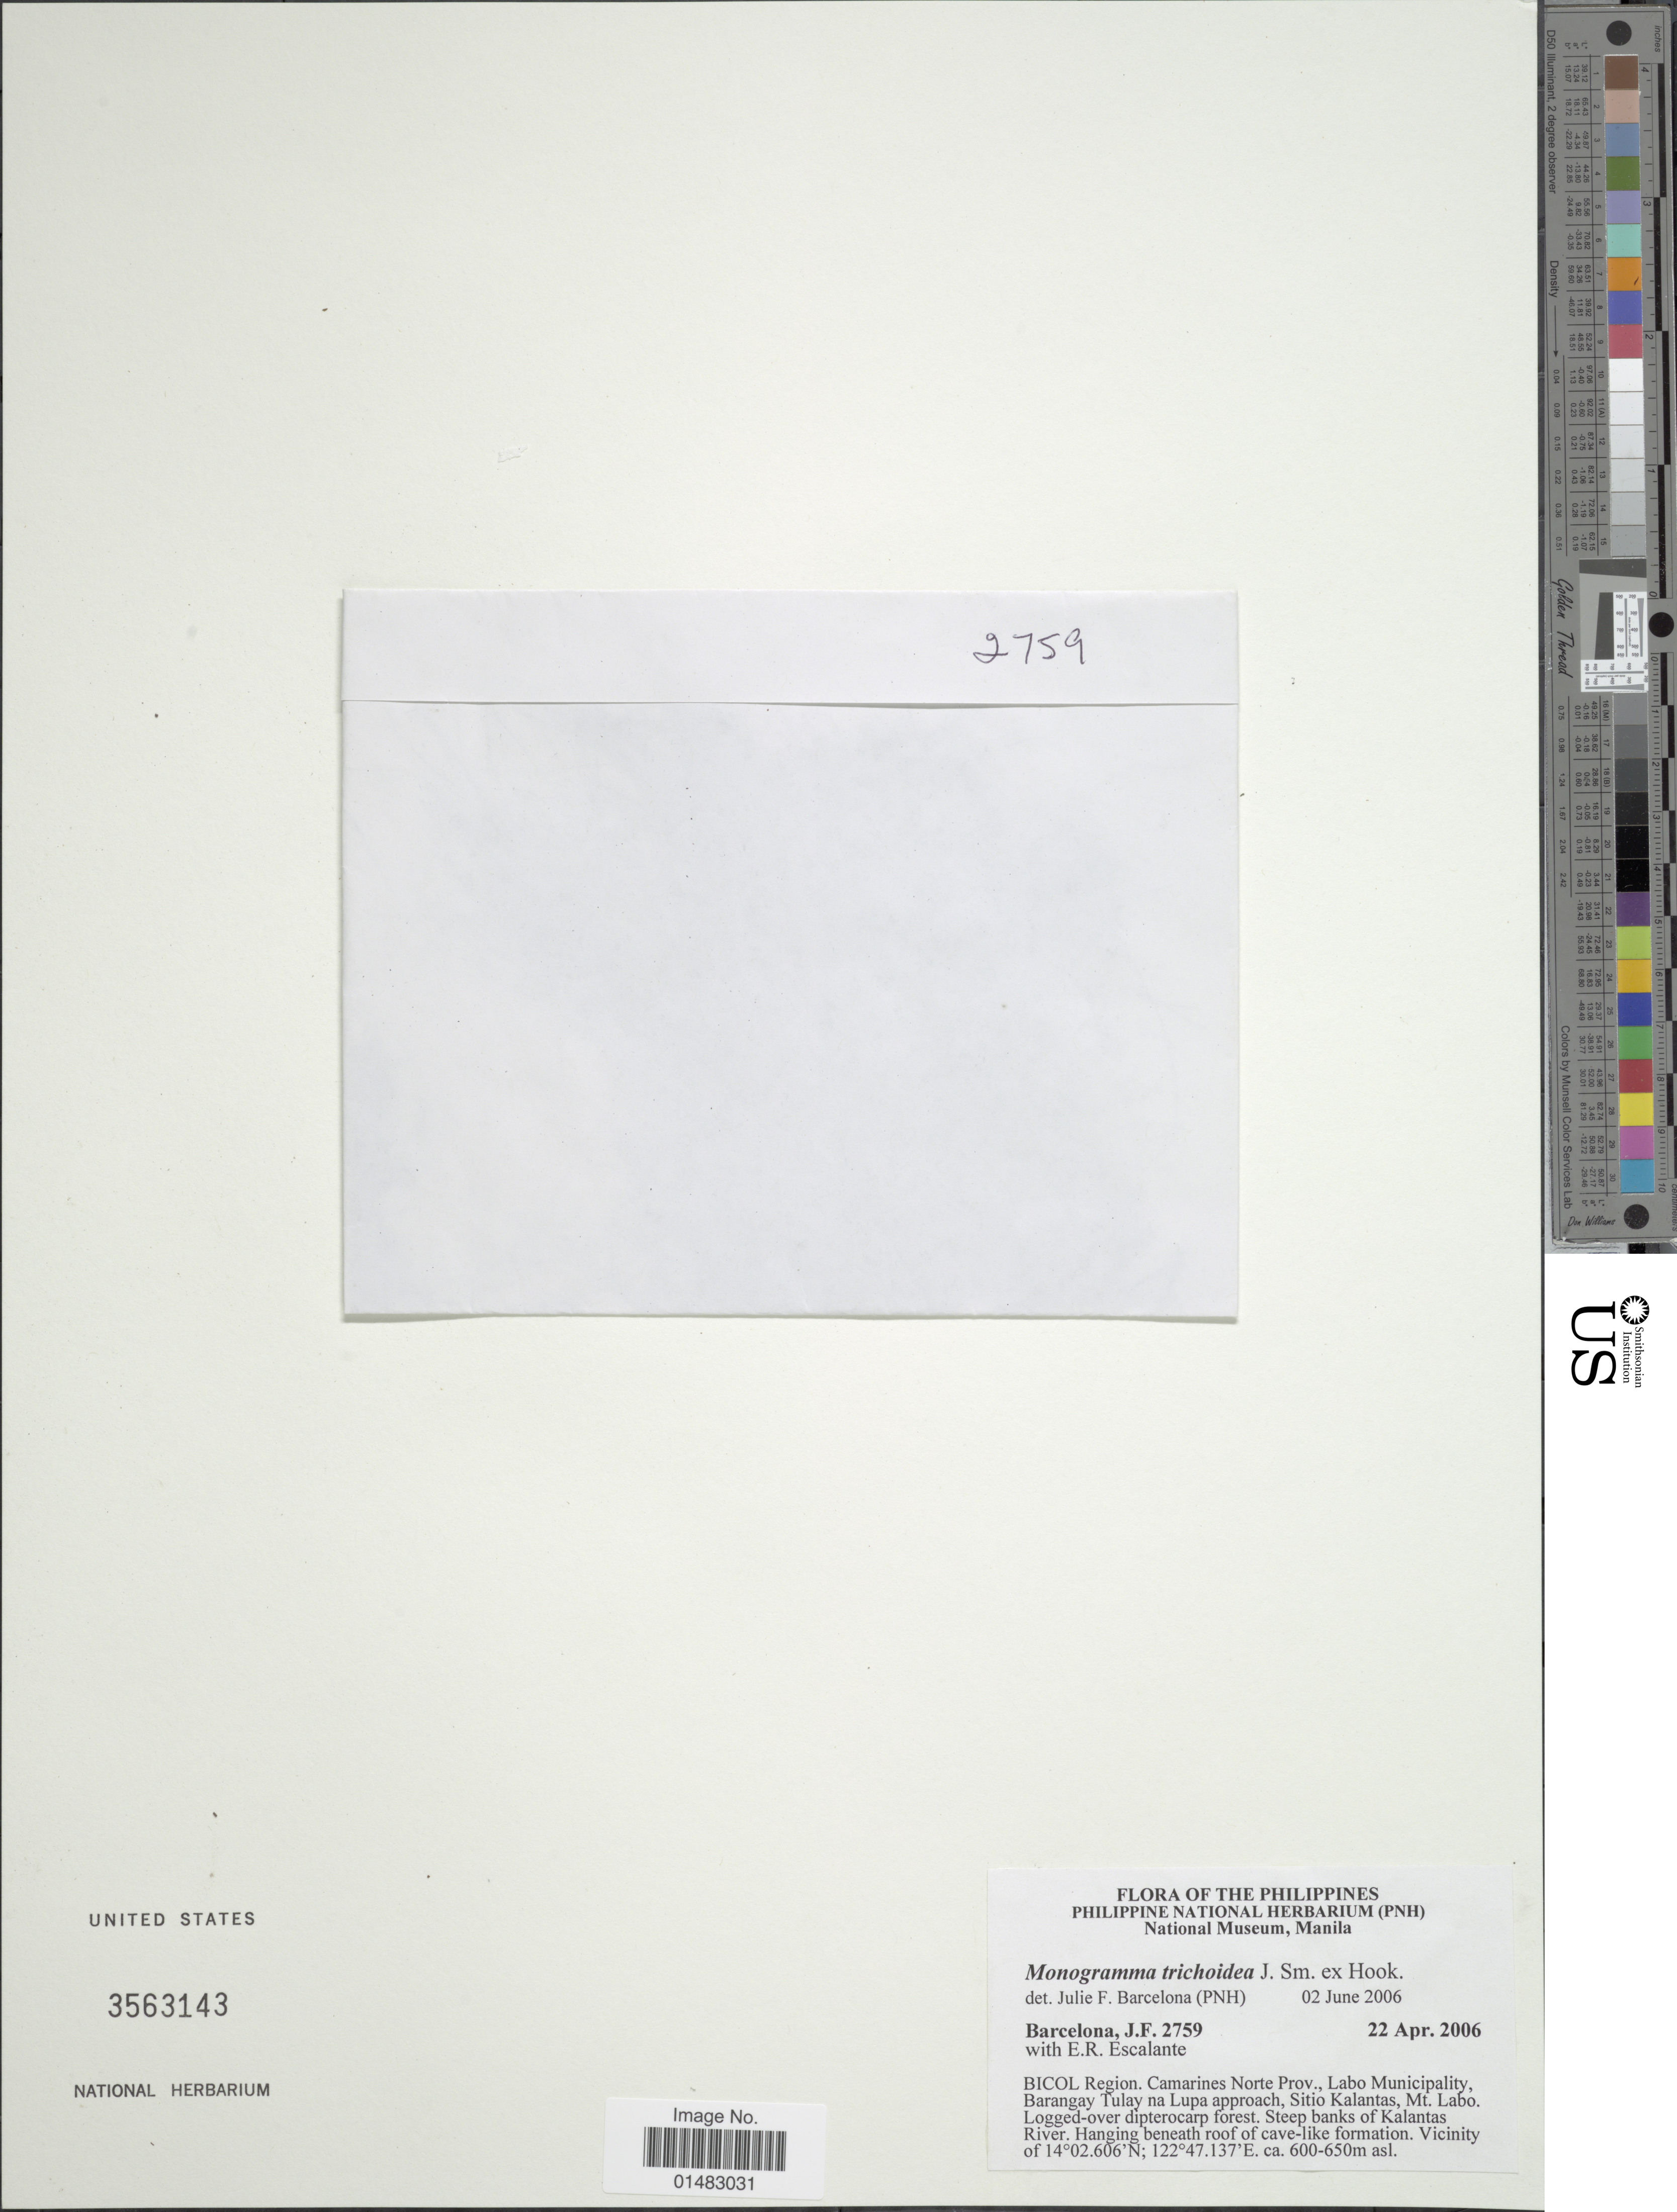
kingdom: Plantae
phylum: Tracheophyta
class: Polypodiopsida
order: Polypodiales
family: Pteridaceae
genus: Monogramma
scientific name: Monogramma trichoidea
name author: (Fée) Hook. & Baker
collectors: J. F. Barcelona & E. Escalante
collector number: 2759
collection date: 2006-04-22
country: Philippines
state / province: Bicol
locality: Camarines Norte Prov., Labo Municipality, Barangay Tulay na Lupa approach, Sitio Kalantas, Mt. Labo, Logged-over dipterocarp forest, Steep Banks of Kalantas River, Hanging beneath roof of cave like formation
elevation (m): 600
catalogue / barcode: US 3563143